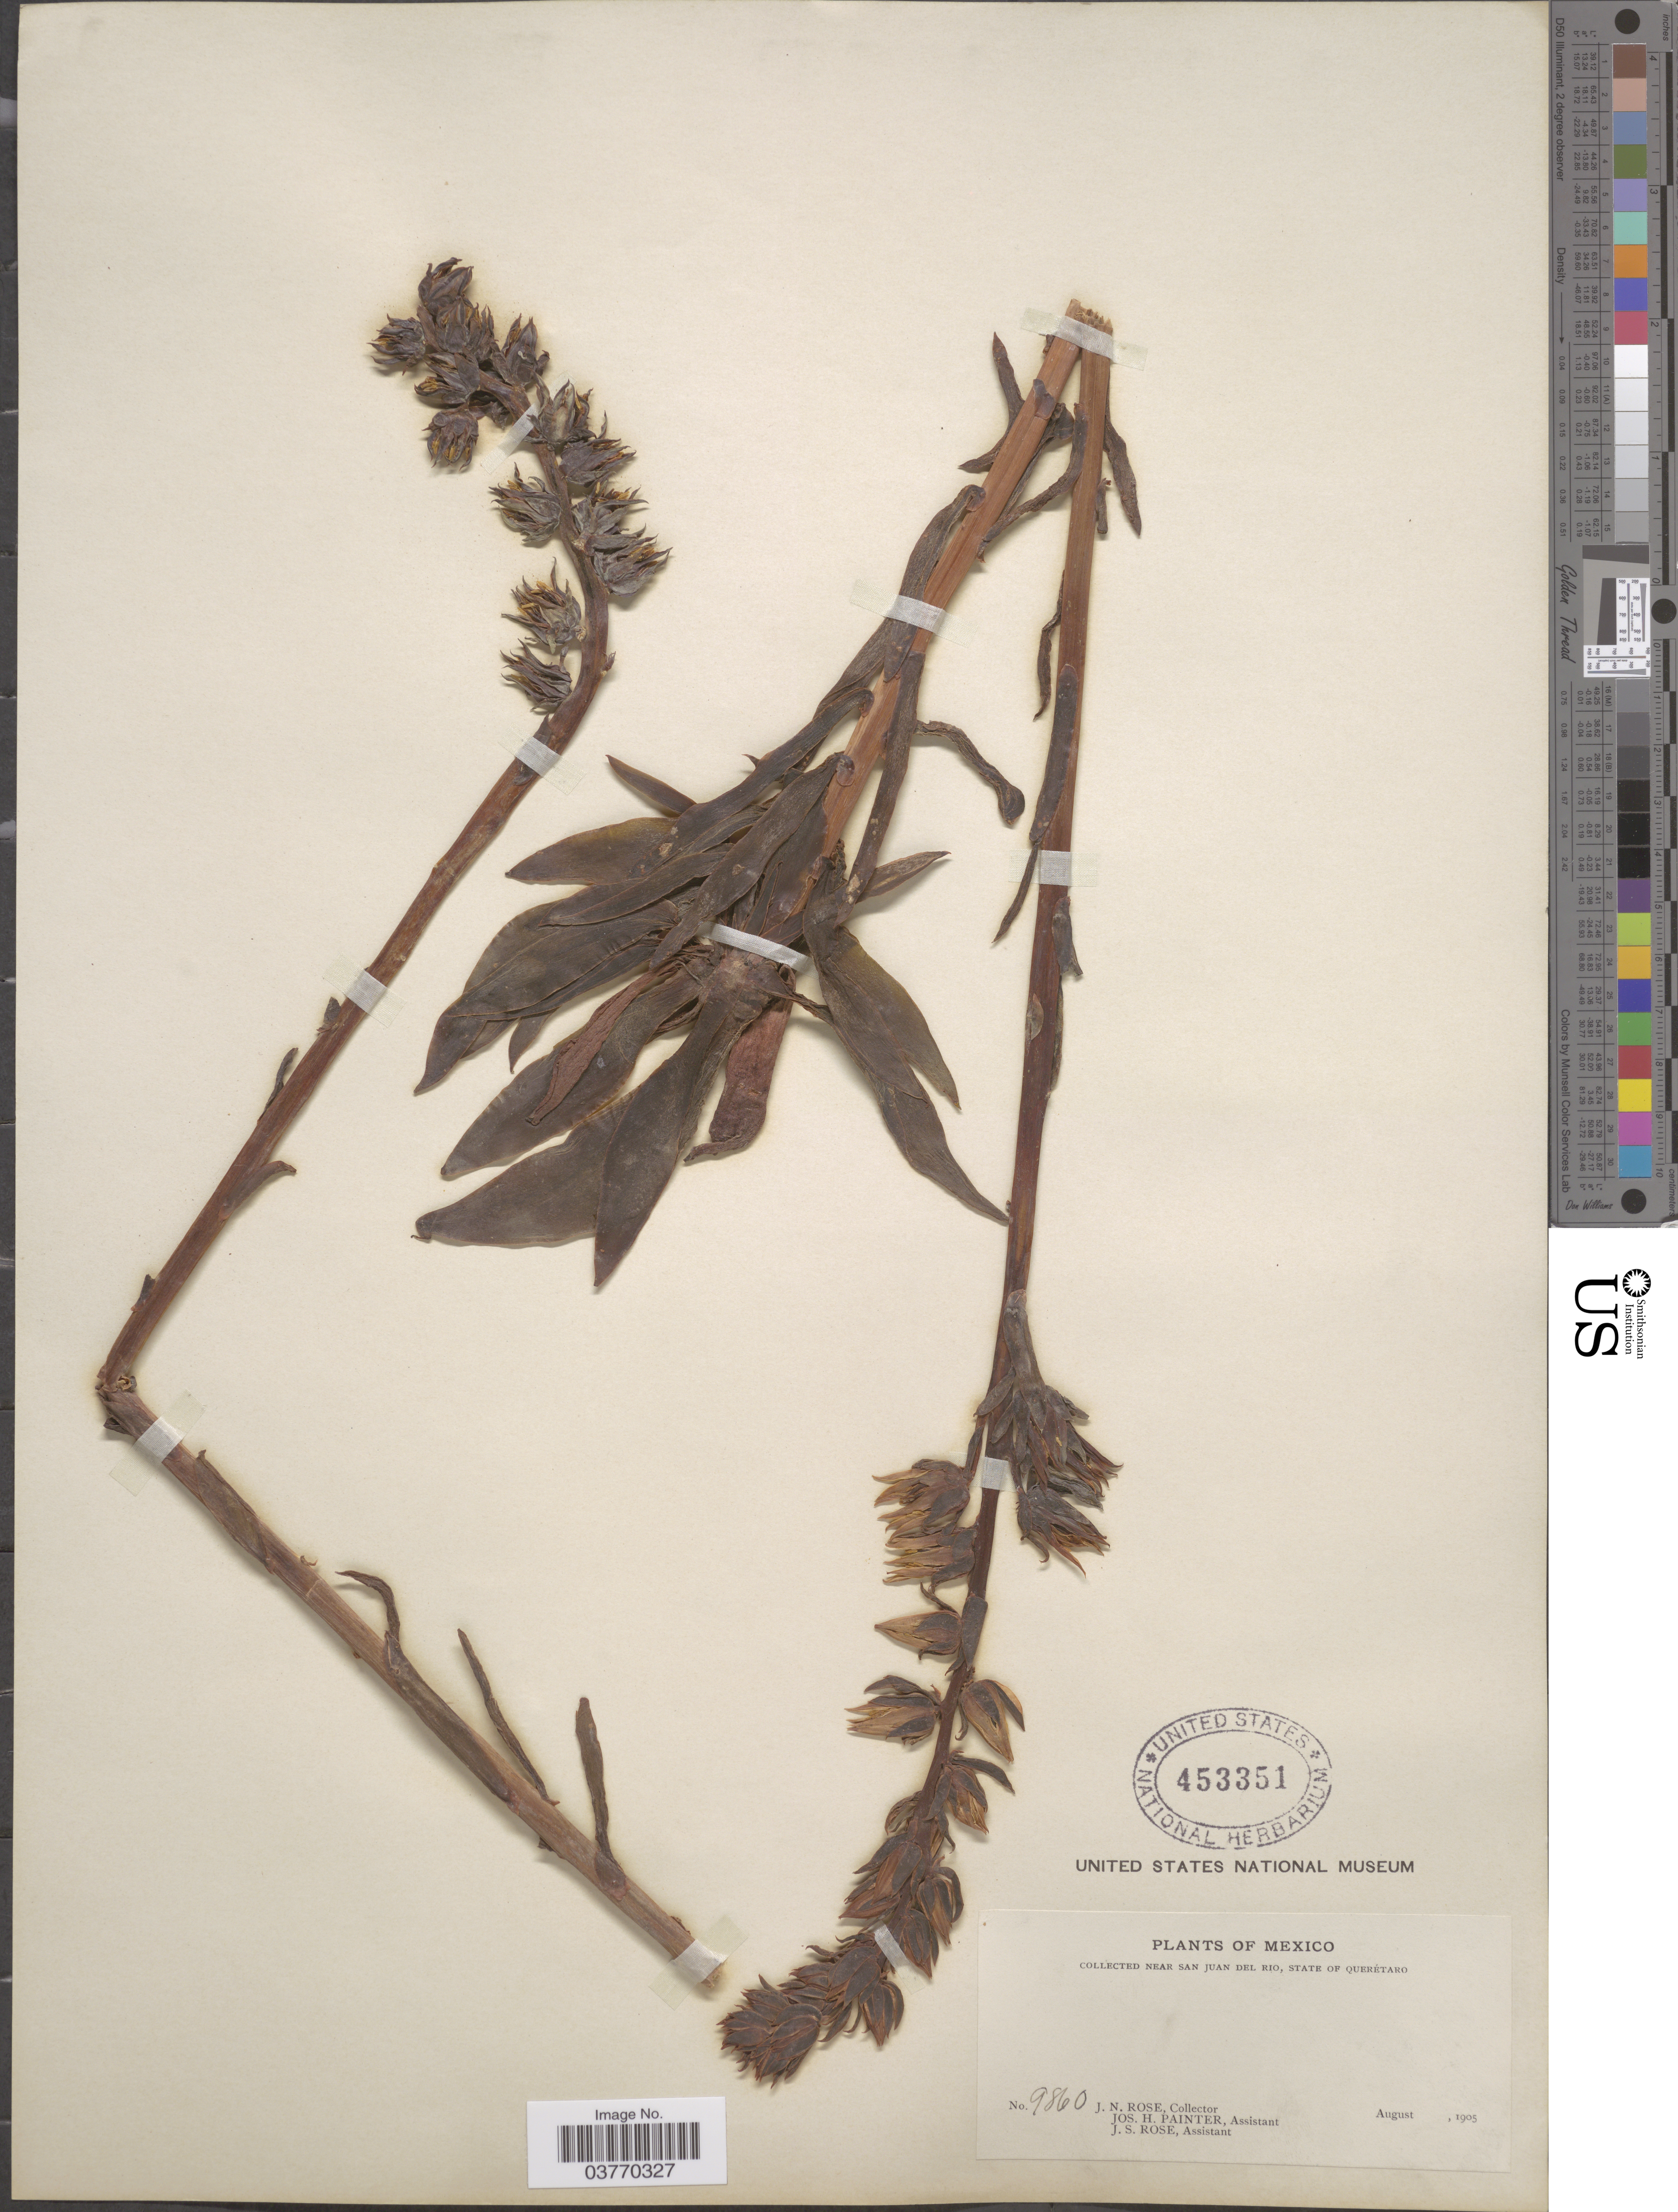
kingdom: Plantae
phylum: Tracheophyta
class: Magnoliopsida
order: Saxifragales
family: Crassulaceae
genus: Echeveria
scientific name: Echeveria maculata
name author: Rose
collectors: J. N. Rose, J. H. Painter & J. S. Rose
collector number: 9860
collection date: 1905-08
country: Mexico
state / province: Querétaro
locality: Near San Juan Del Rio.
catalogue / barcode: US 453351